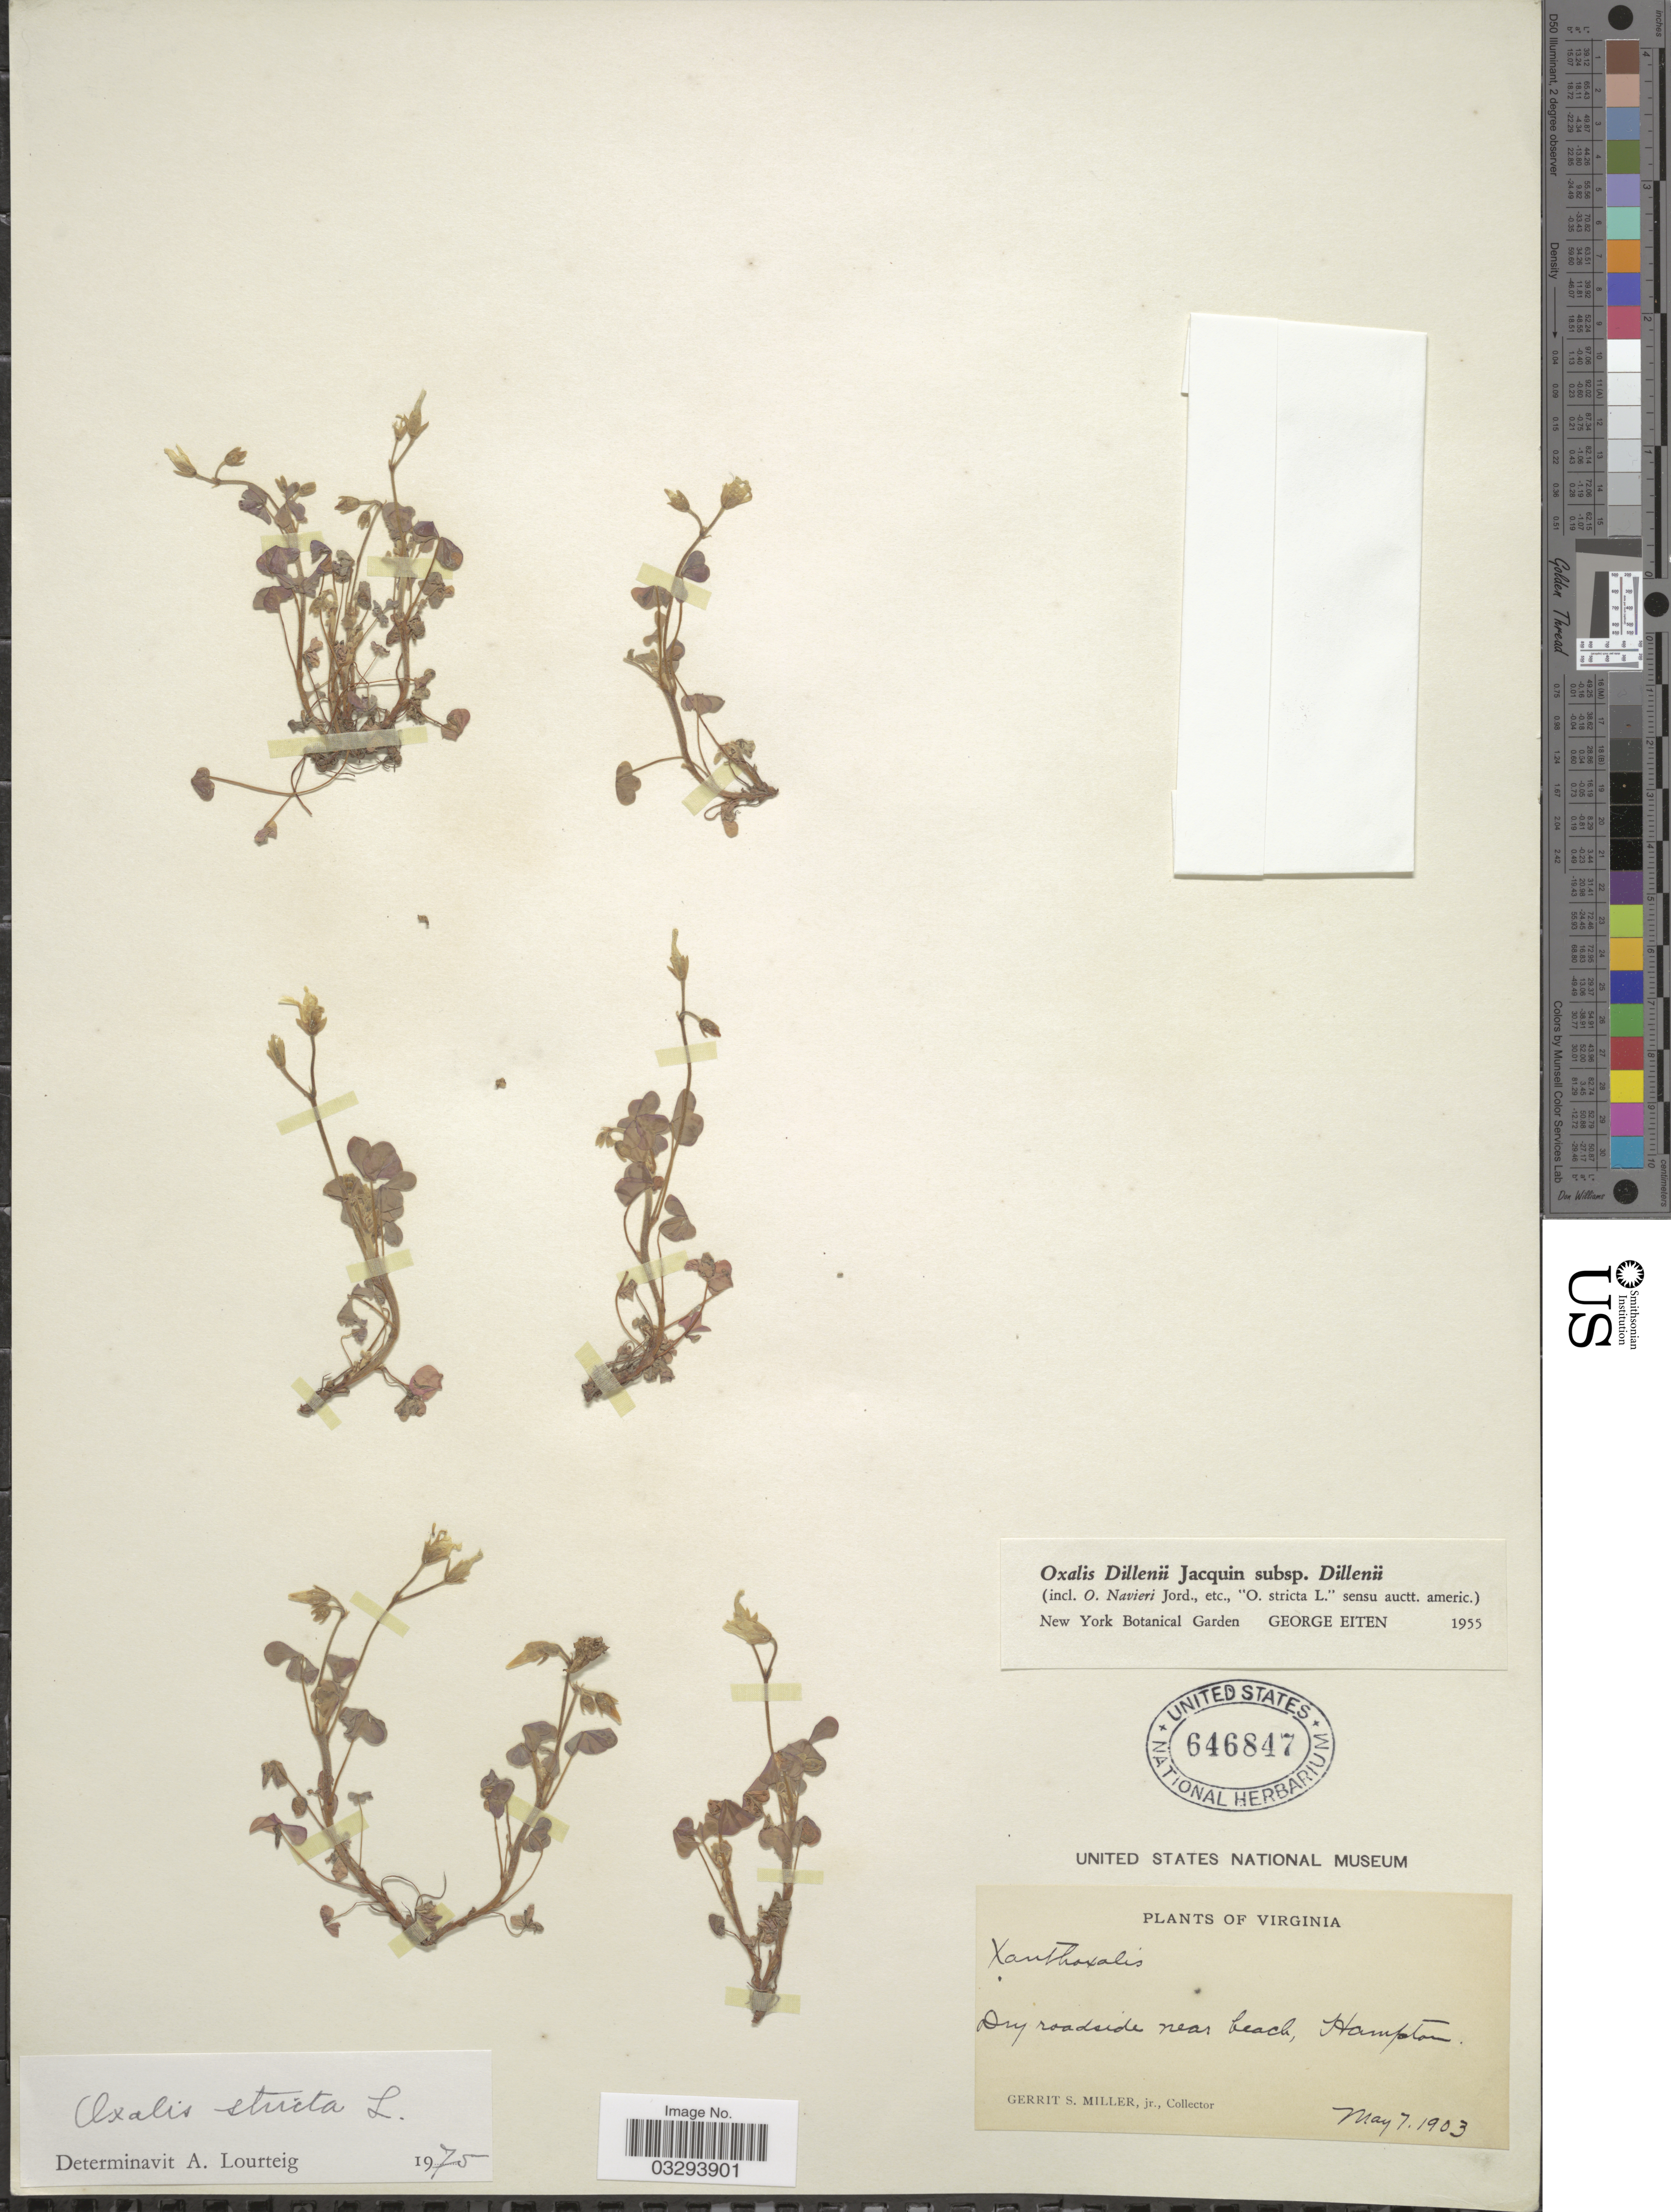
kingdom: Plantae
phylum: Tracheophyta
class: Magnoliopsida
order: Oxalidales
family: Oxalidaceae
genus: Oxalis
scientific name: Oxalis stricta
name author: L.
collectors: G. S. Miller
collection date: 1903-05-07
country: United States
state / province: Virginia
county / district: City of Hampton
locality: Dry roadside near beach, Hampton.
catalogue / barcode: US 646847